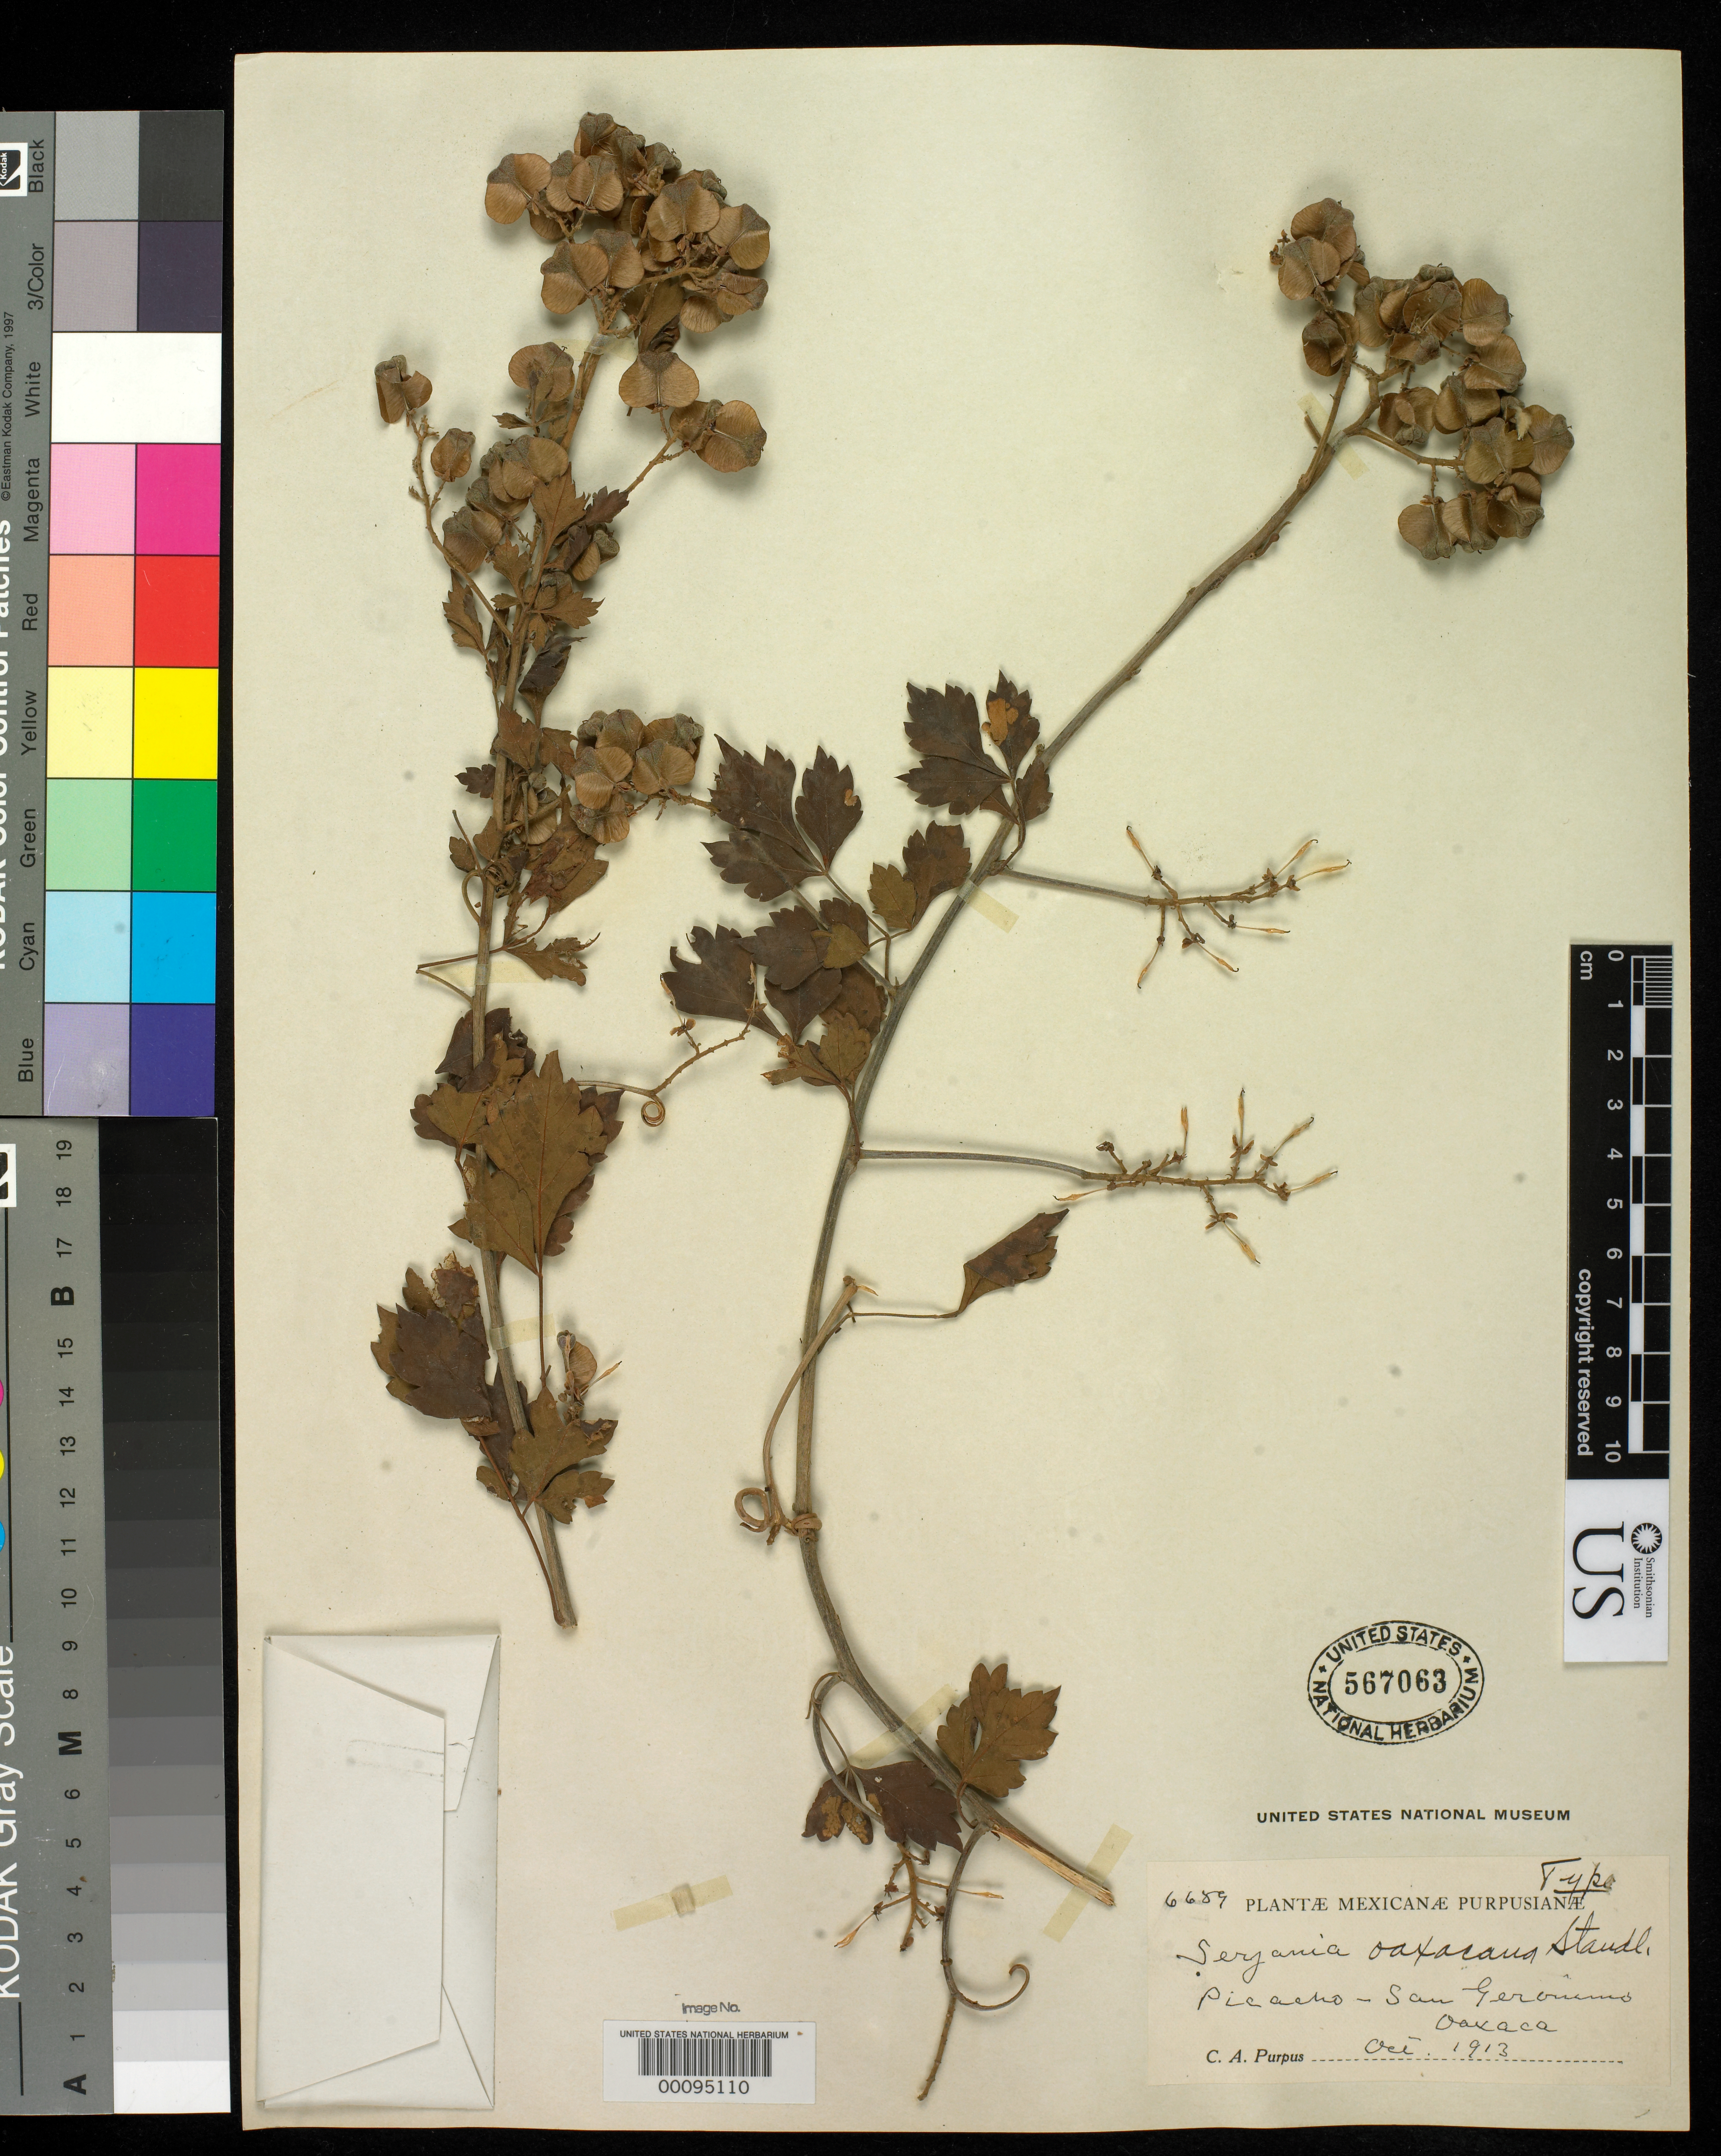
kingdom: Plantae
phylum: Tracheophyta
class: Magnoliopsida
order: Sapindales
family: Sapindaceae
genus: Serjania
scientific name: Serjania oaxacana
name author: Standl.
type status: Holotype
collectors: C. A. Purpus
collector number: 6689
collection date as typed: Oct 1913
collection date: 1913-10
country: Mexico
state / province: Oaxaca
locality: San Geronimo.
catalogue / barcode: US 567063